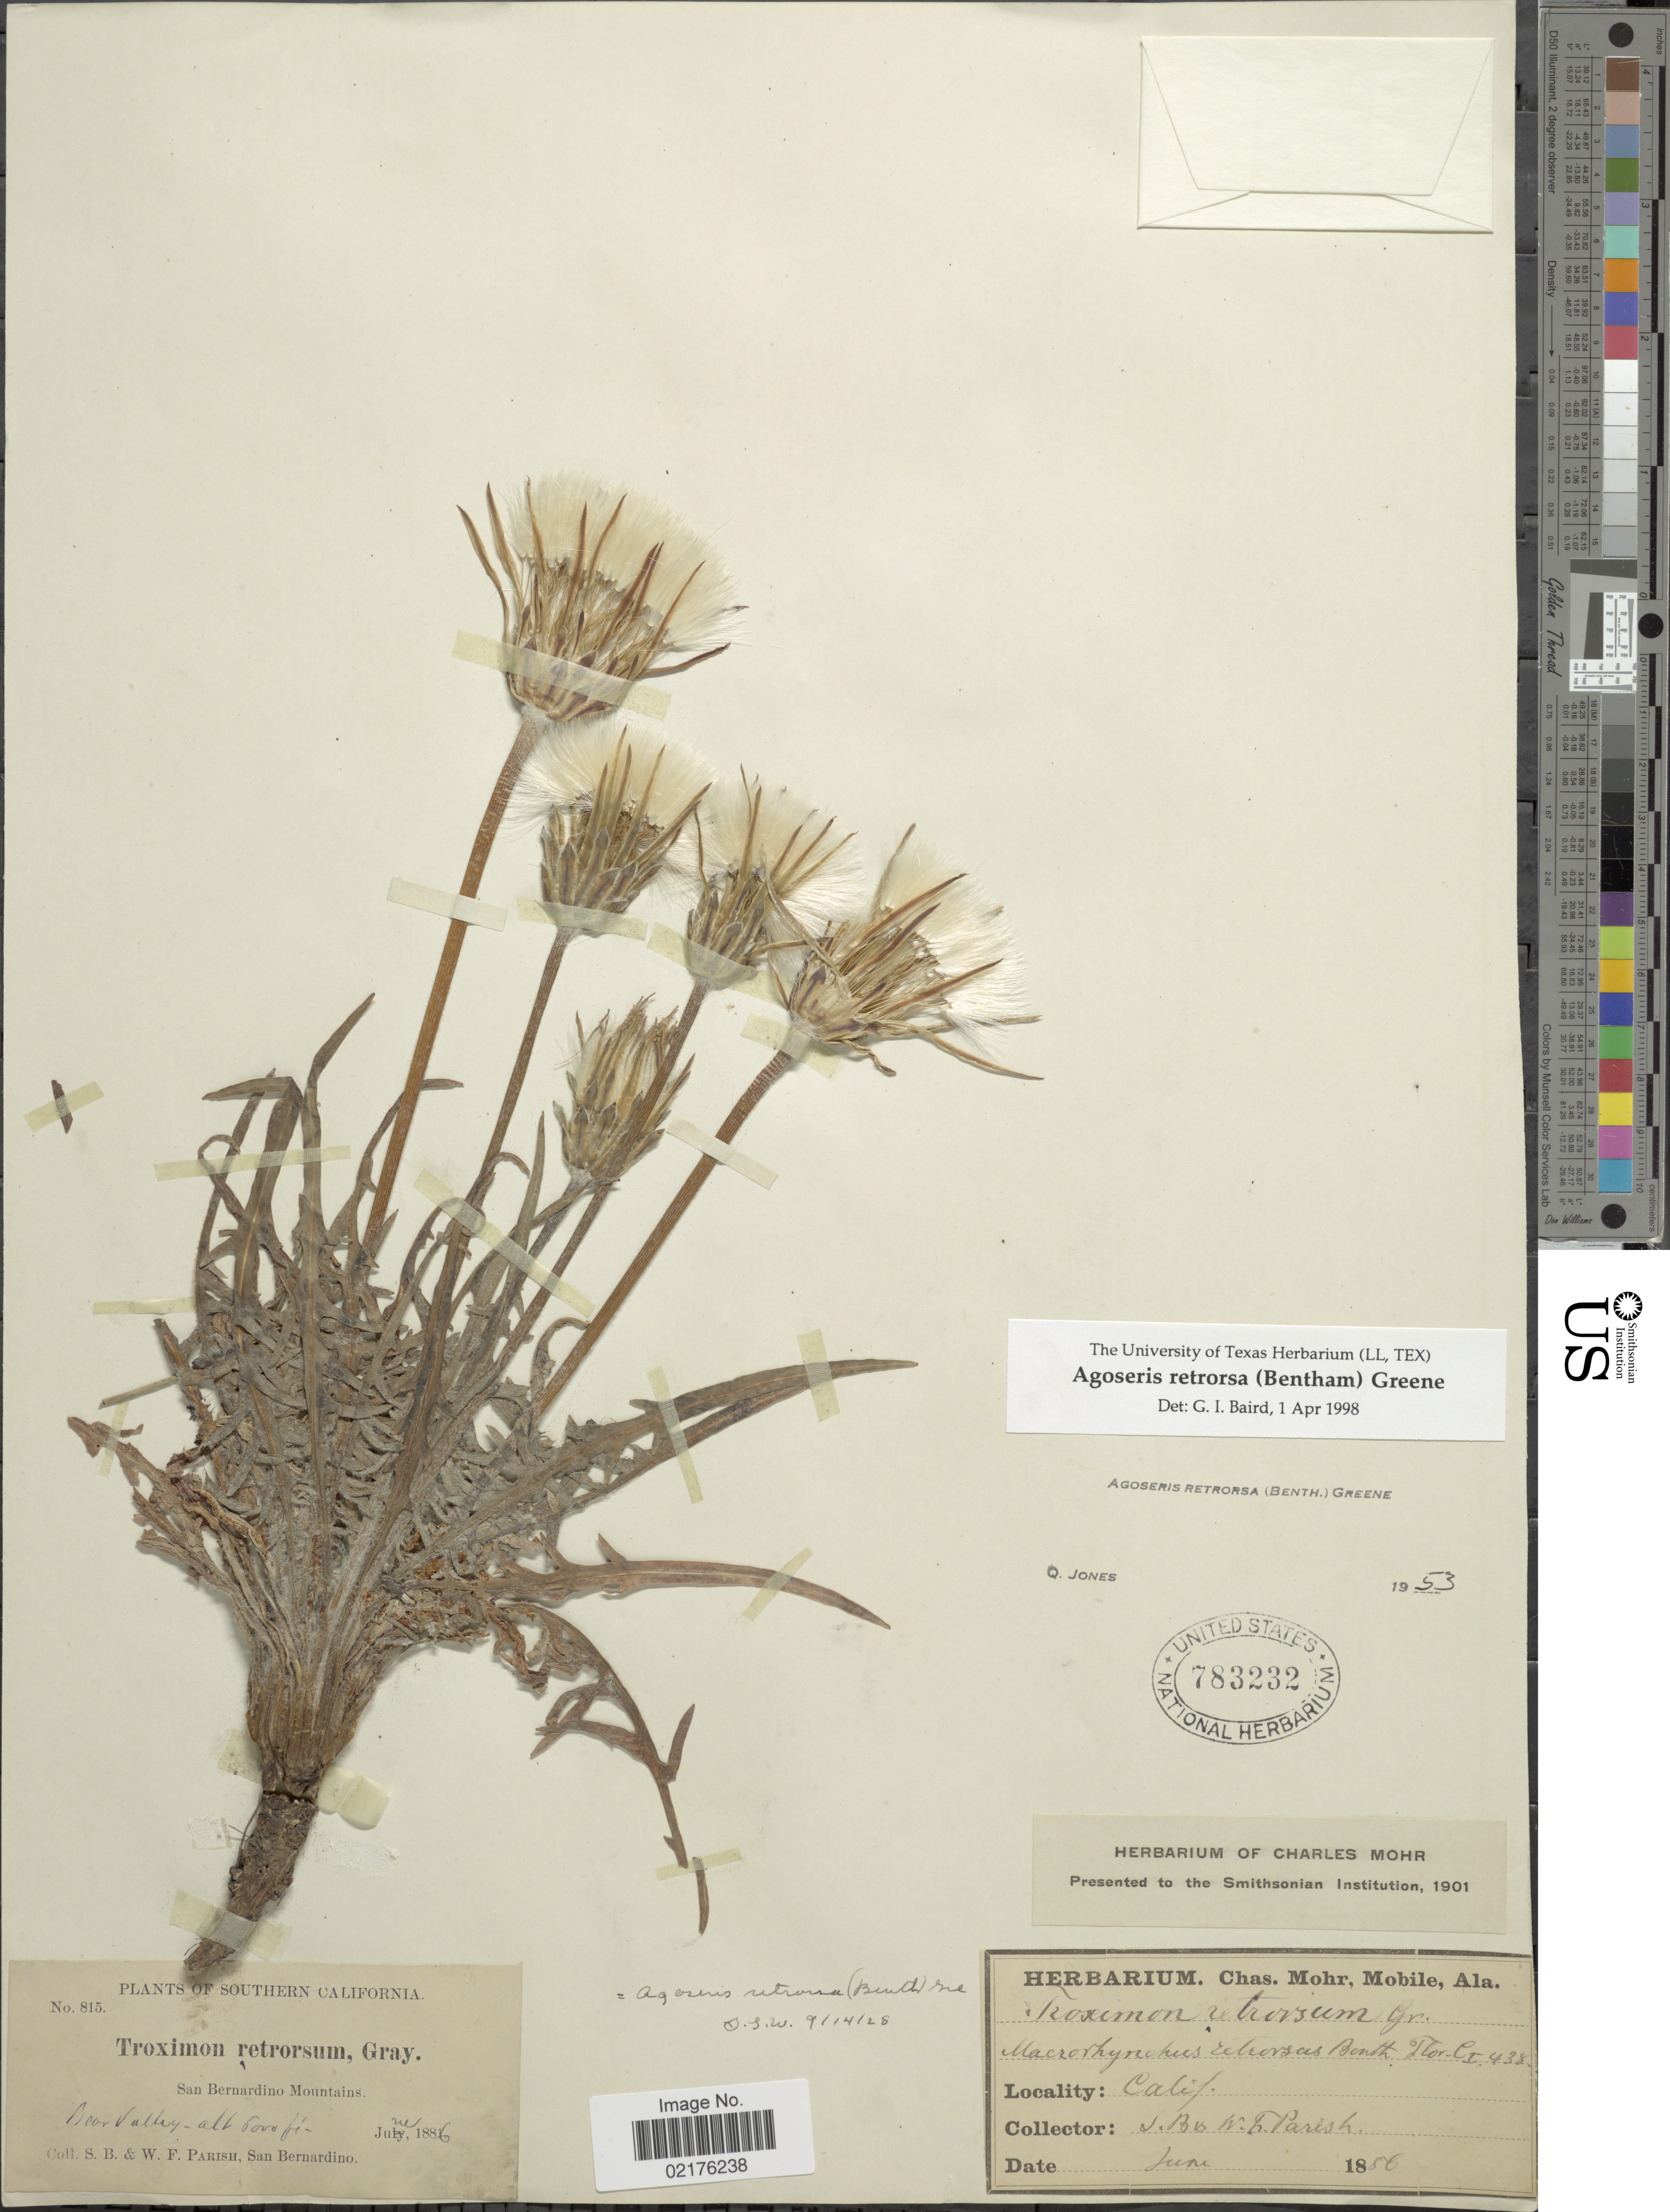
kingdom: Plantae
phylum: Tracheophyta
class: Magnoliopsida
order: Asterales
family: Asteraceae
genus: Agoseris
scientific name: Agoseris retrorsa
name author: (Benth.) Greene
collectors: S. B. Parish & W. F. Parish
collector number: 815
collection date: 1886-06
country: United States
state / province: California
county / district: San Bernardino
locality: Southern California, San Bernardino Mountains, Bear Valley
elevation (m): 1829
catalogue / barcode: US 783232